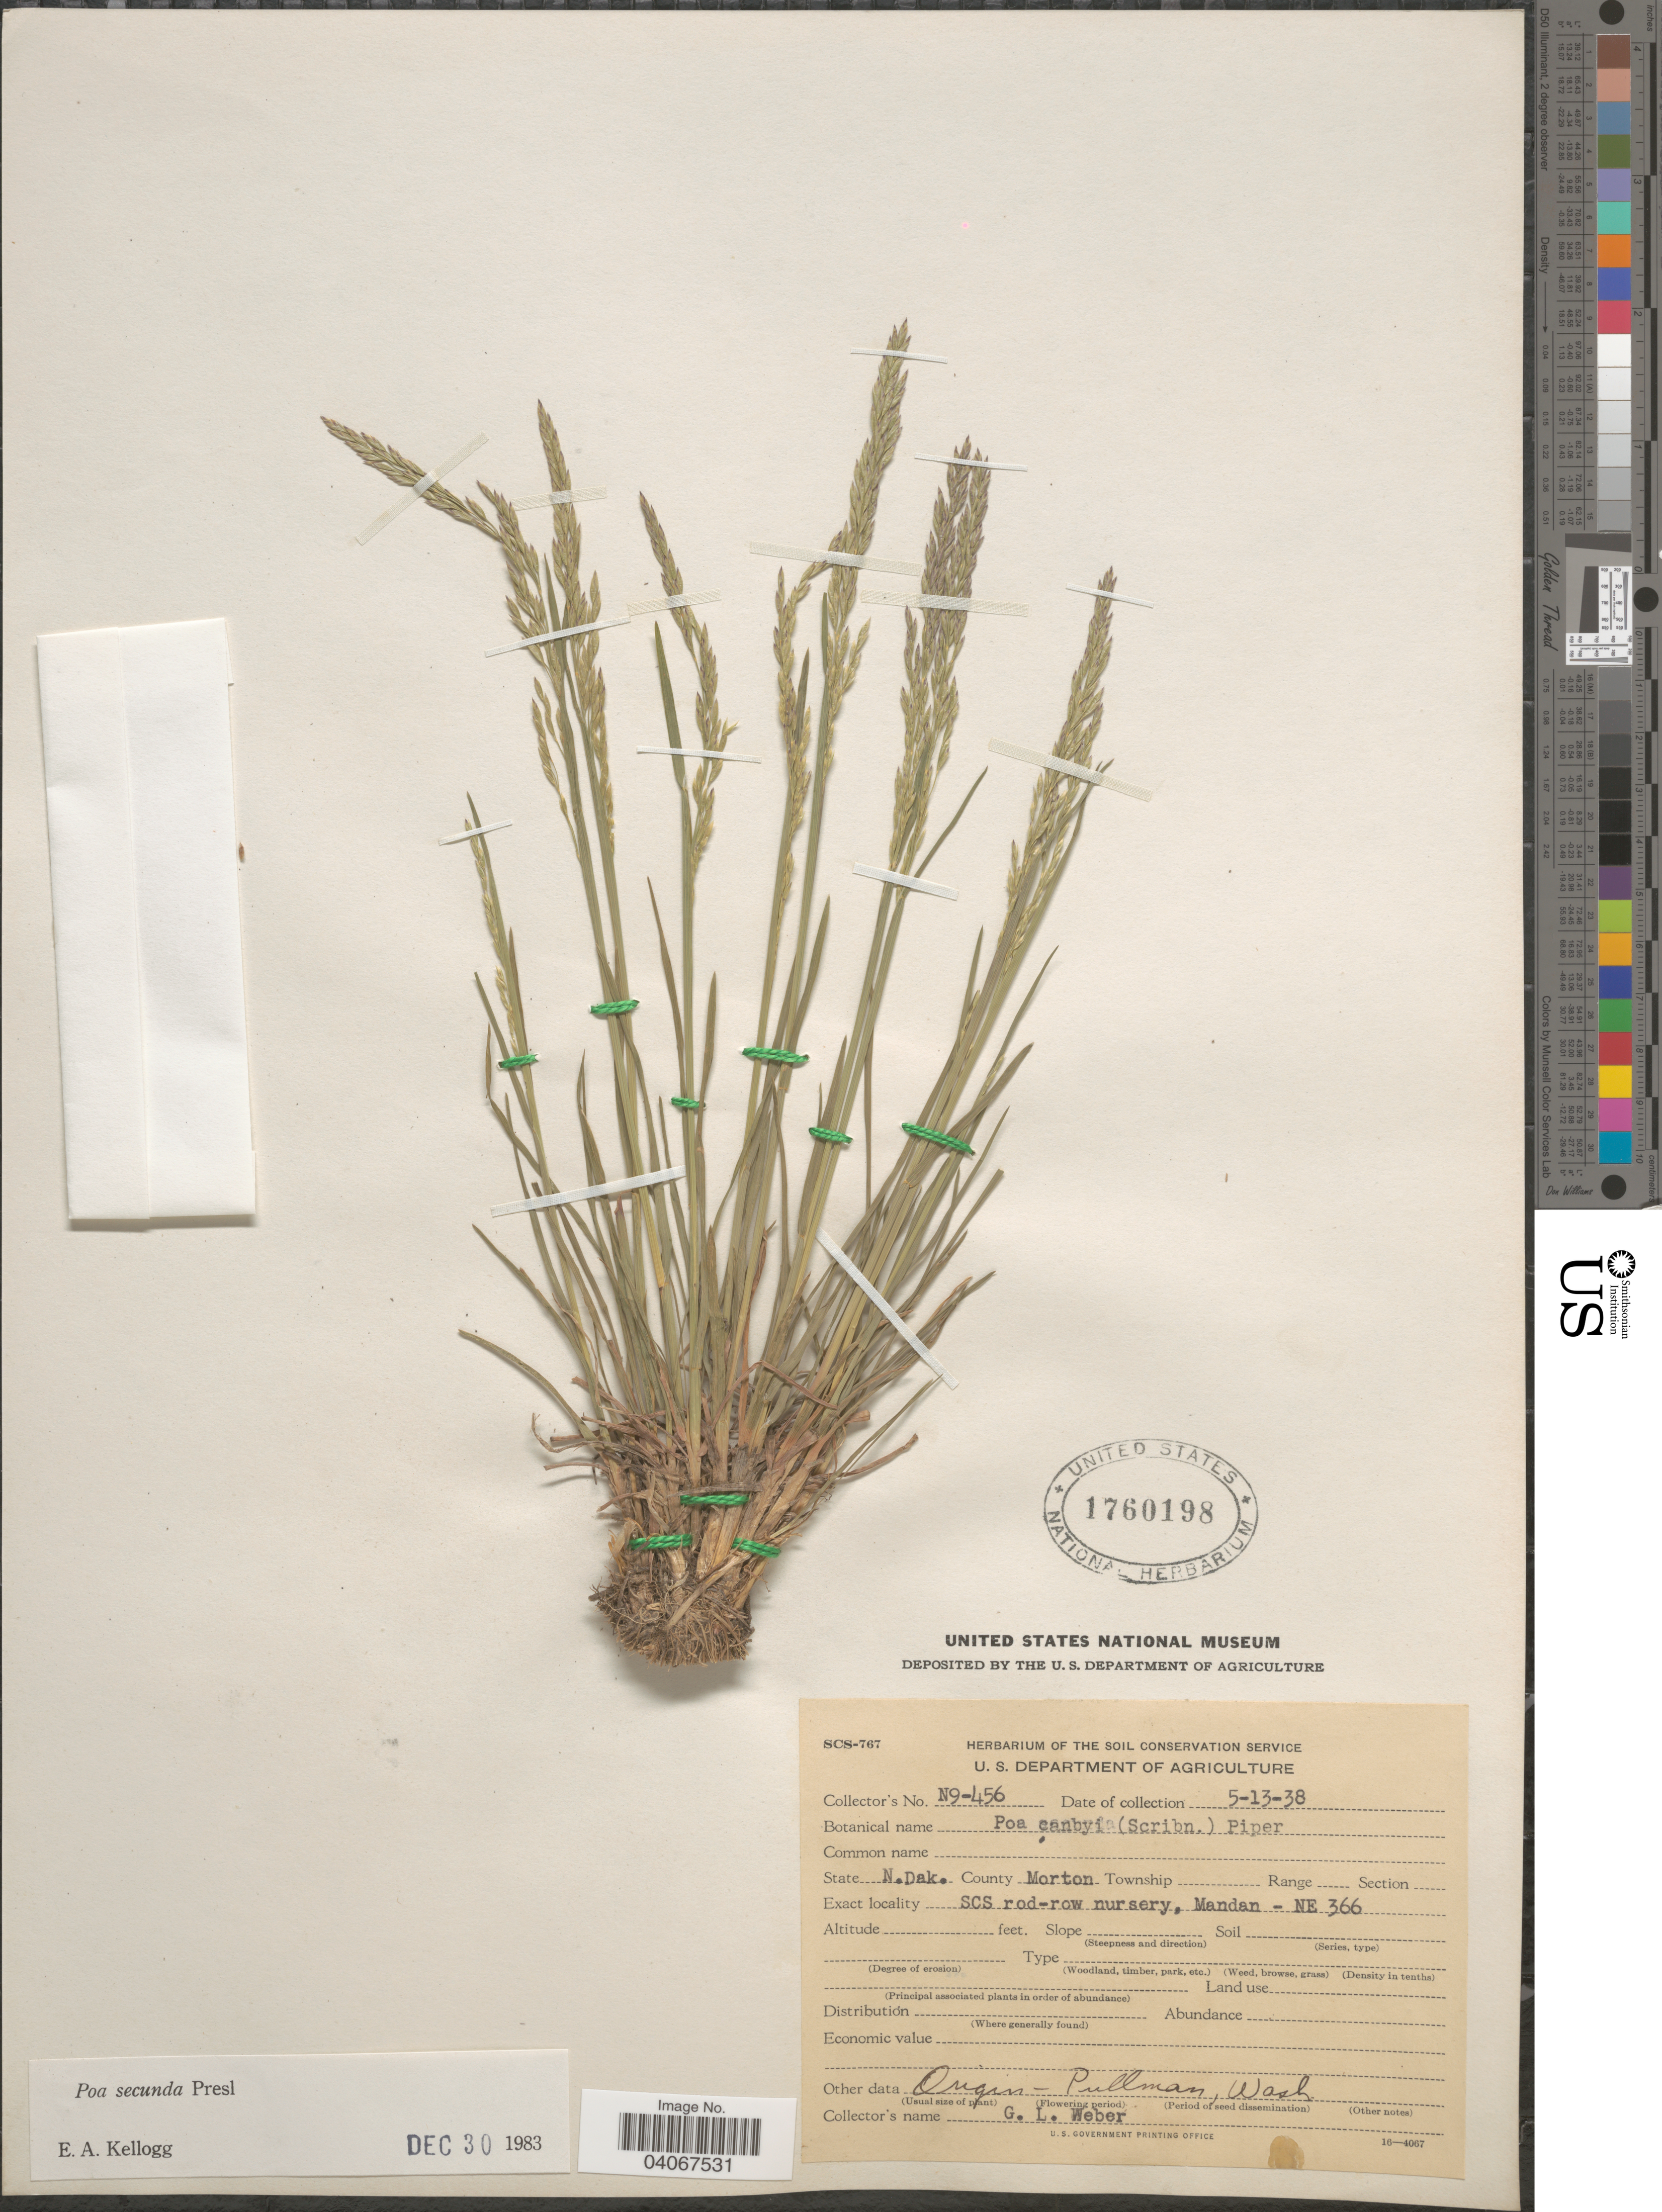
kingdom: Plantae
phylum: Tracheophyta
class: Liliopsida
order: Poales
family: Poaceae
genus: Poa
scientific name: Poa secunda subsp. secunda var. secunda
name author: J. Presl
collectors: G. Weber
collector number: N9-456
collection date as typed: Transcribed d/m/y: 13/5/38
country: United States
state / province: North Dakota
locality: County Morton. SCS rod-row nursery, Mandan - NE 366.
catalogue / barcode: US 1760198